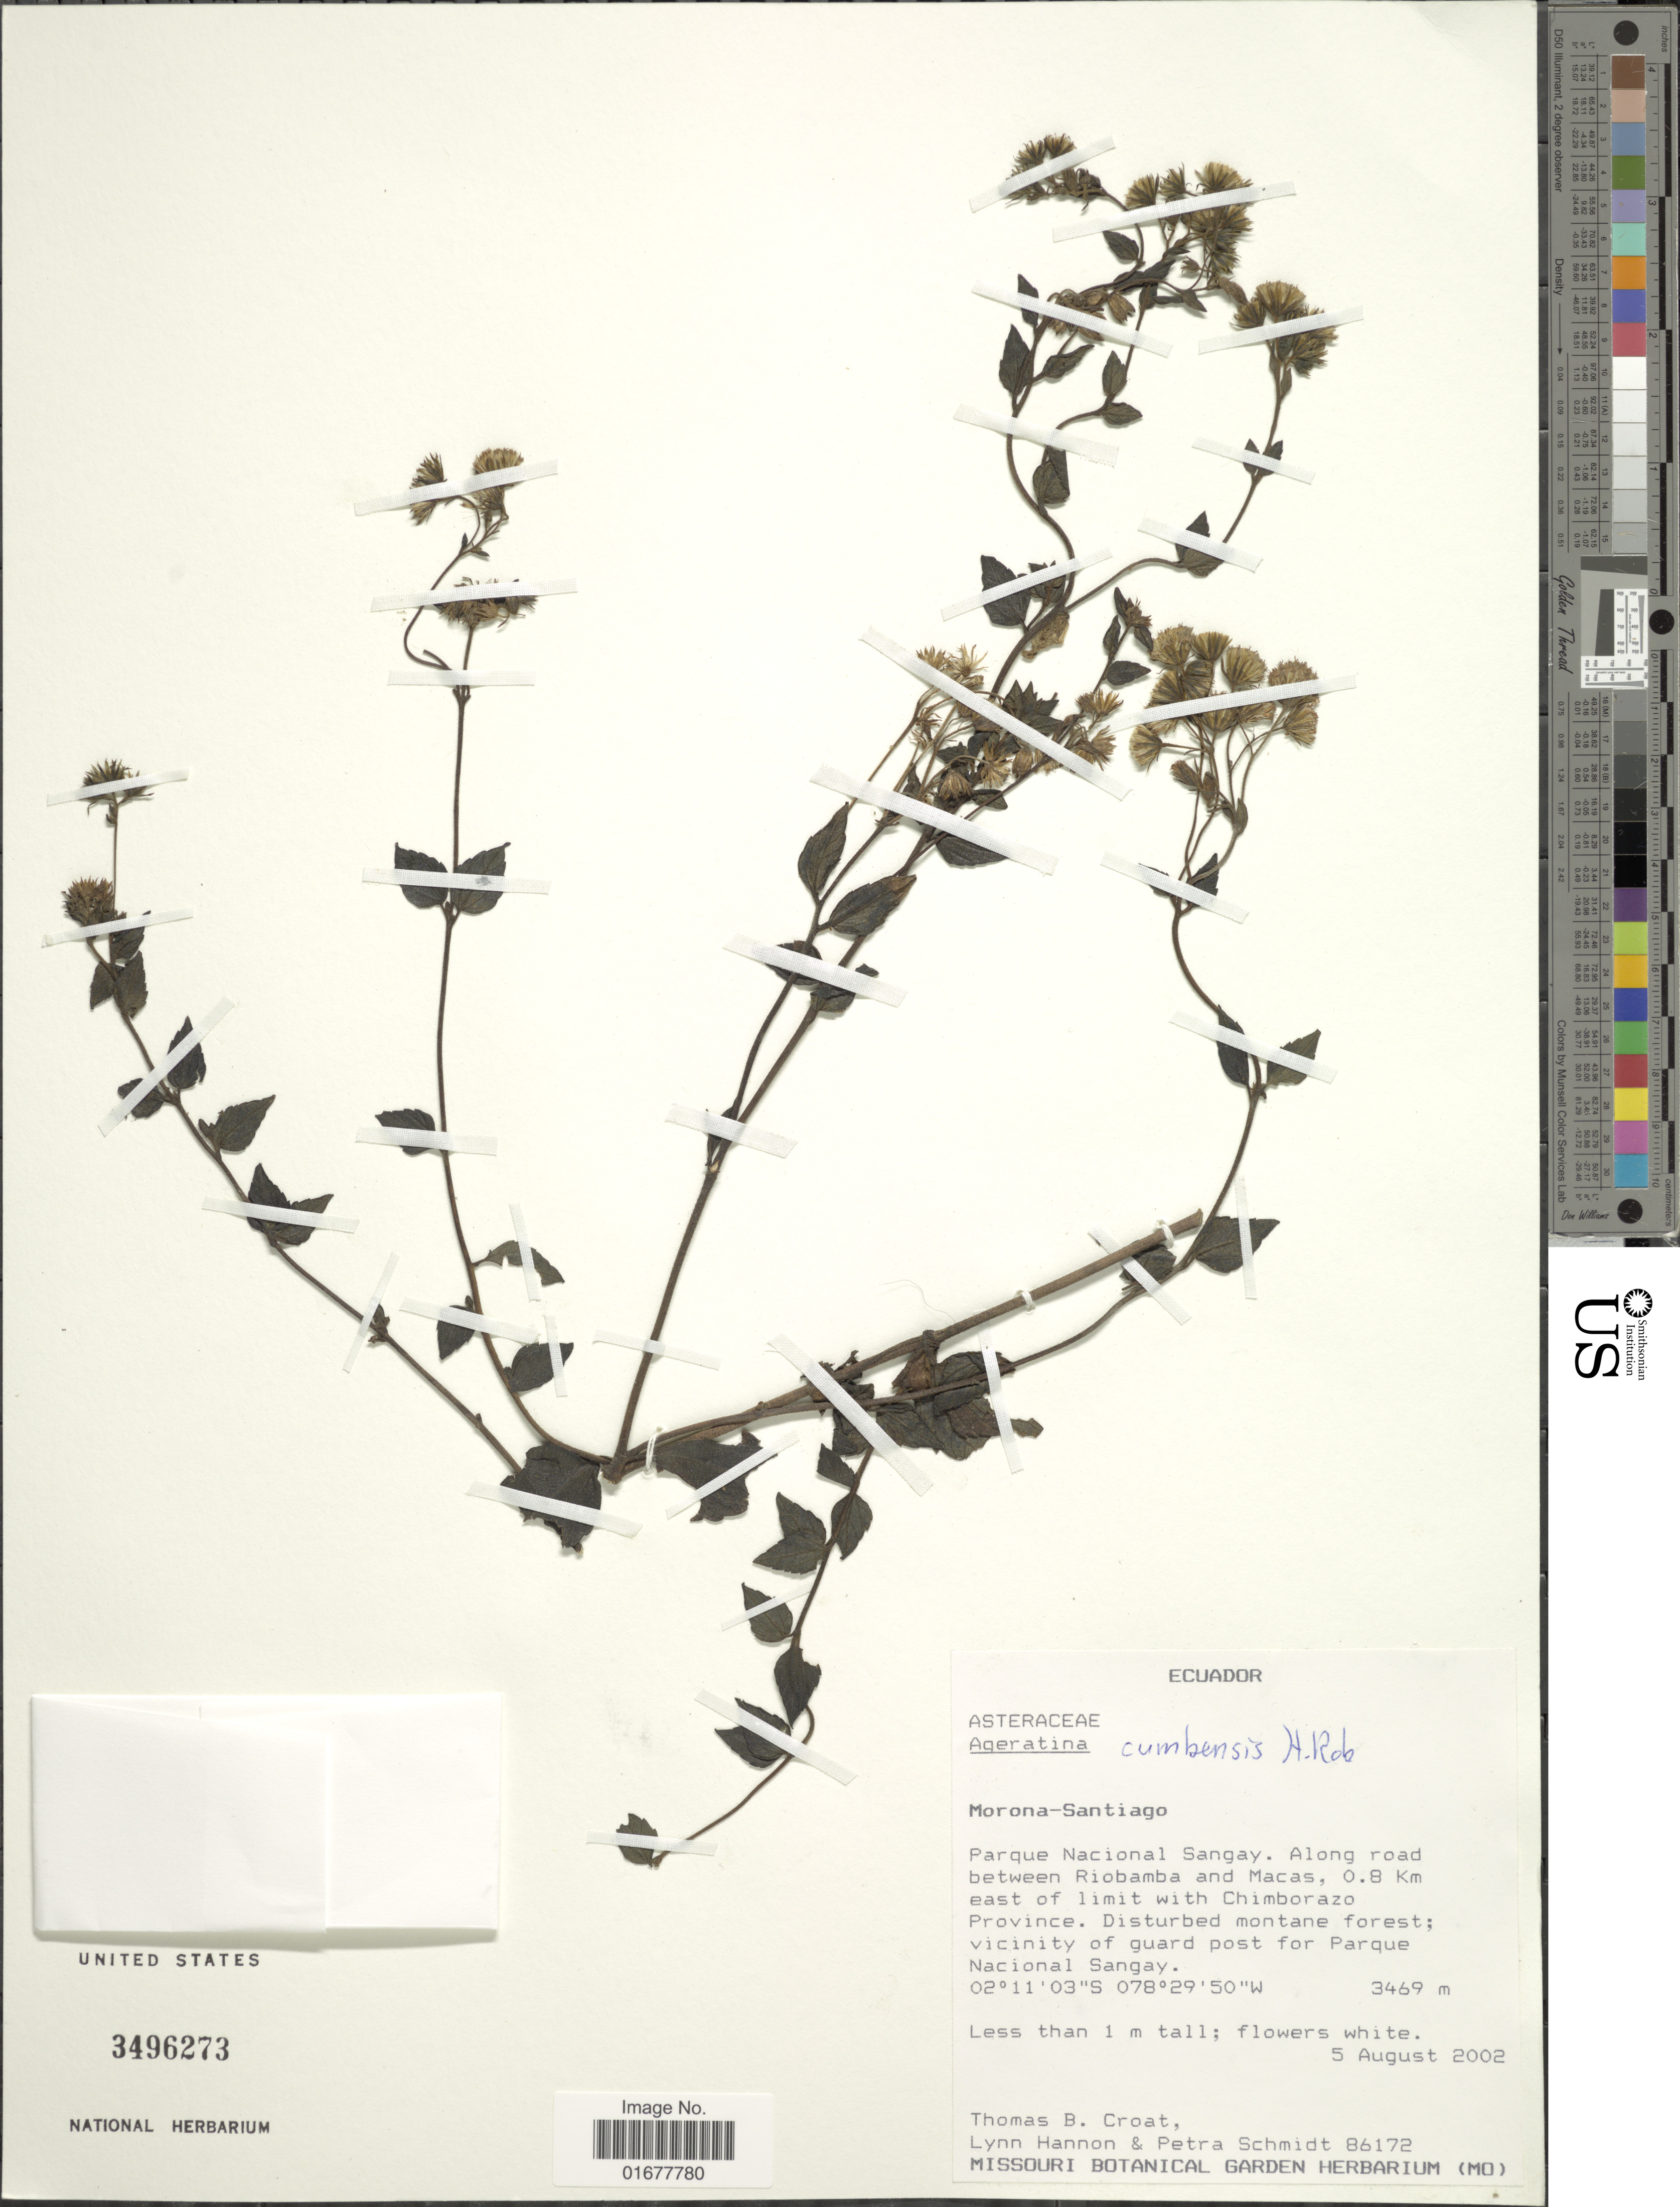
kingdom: Plantae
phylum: Tracheophyta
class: Magnoliopsida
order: Asterales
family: Asteraceae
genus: Ageratina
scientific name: Ageratina cumbensis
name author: H. Rob.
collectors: T. B. Croat, L. Hannon & P. Schmidt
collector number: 86172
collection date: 2002-08-05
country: Ecuador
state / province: Morona-Santiago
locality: Parque Nacional Sangay, along road between Riobamba and Macas, 0.8 K east of limit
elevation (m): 3469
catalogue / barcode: US 3496273